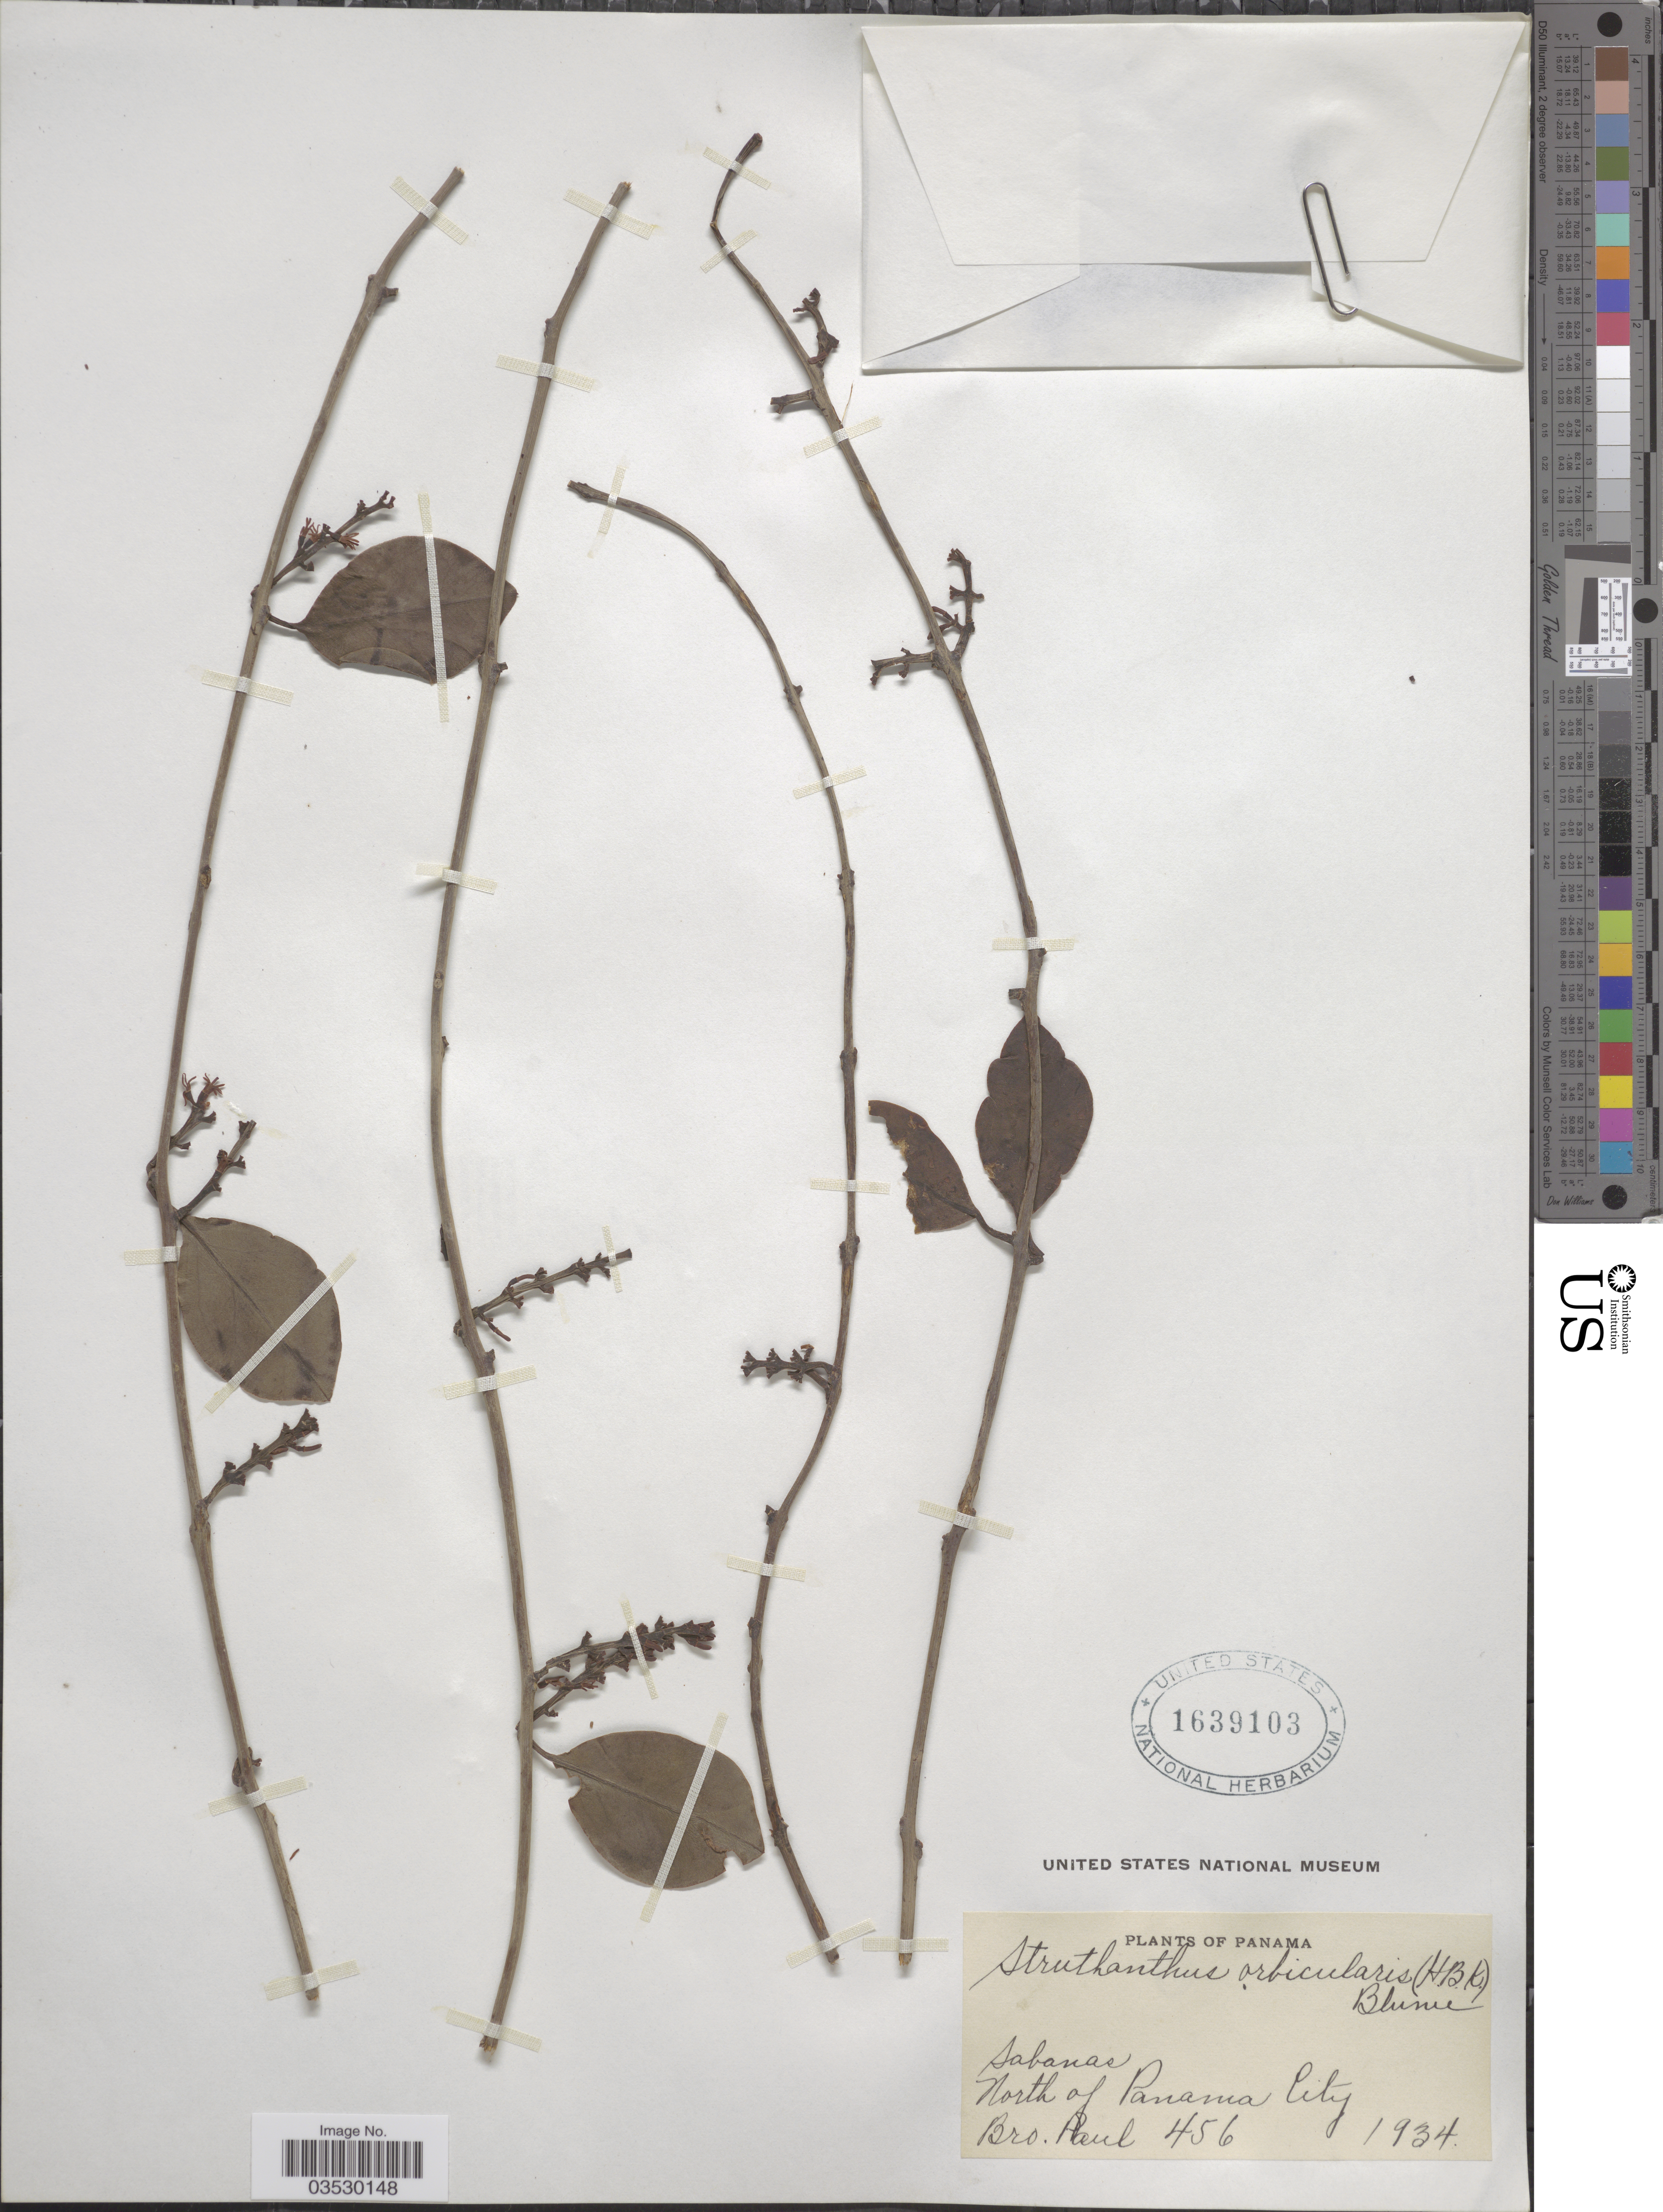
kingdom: Plantae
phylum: Tracheophyta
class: Magnoliopsida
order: Santalales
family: Loranthaceae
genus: Struthanthus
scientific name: Struthanthus orbicularis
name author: (Kunth) Blume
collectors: B. Paul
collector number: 456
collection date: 1934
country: Panama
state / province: Panamá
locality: North of Panama City.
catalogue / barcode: US 1639103